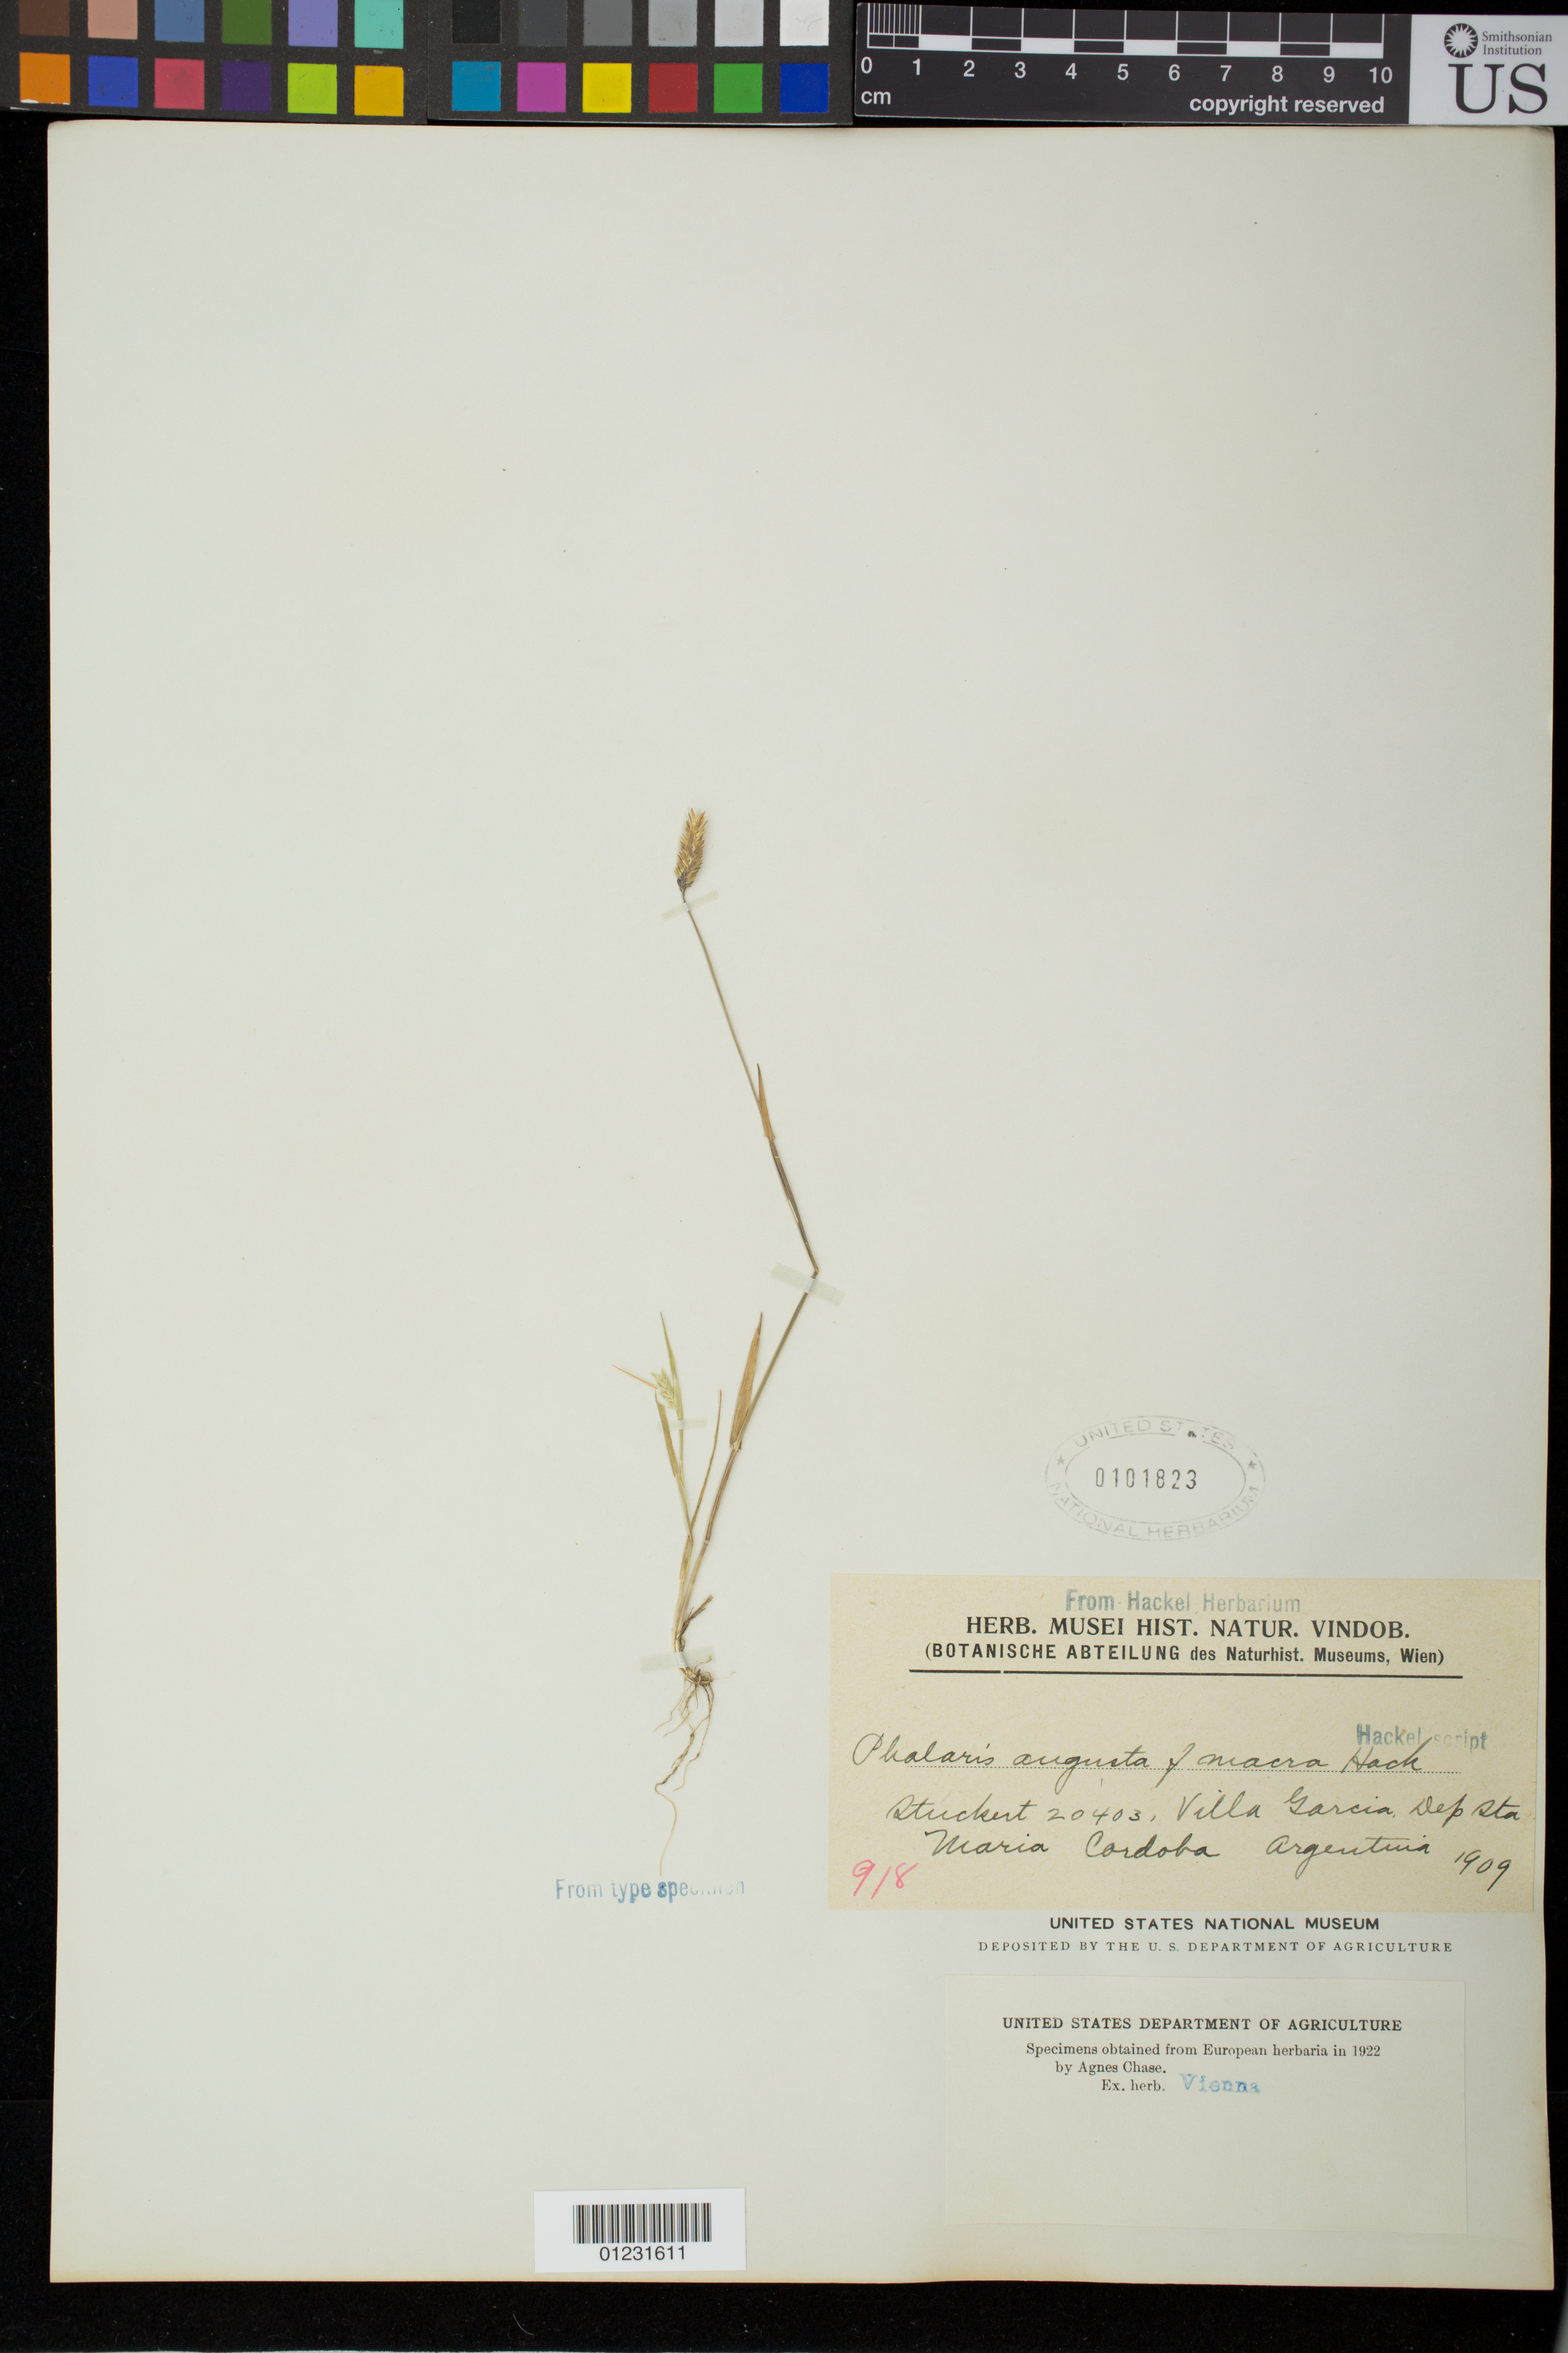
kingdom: Plantae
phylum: Tracheophyta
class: Liliopsida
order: Poales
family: Poaceae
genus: Phalaris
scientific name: Phalaris angusta f. macra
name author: Hack.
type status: Type Collection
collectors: T. Stuckert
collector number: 20403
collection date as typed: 1909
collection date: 1909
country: Argentina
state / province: Córdoba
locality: Dep. Sta. Maria, Villa Garcia.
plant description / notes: Fragmentary material of type specimen ex herb. Vienna.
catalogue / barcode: US 101823